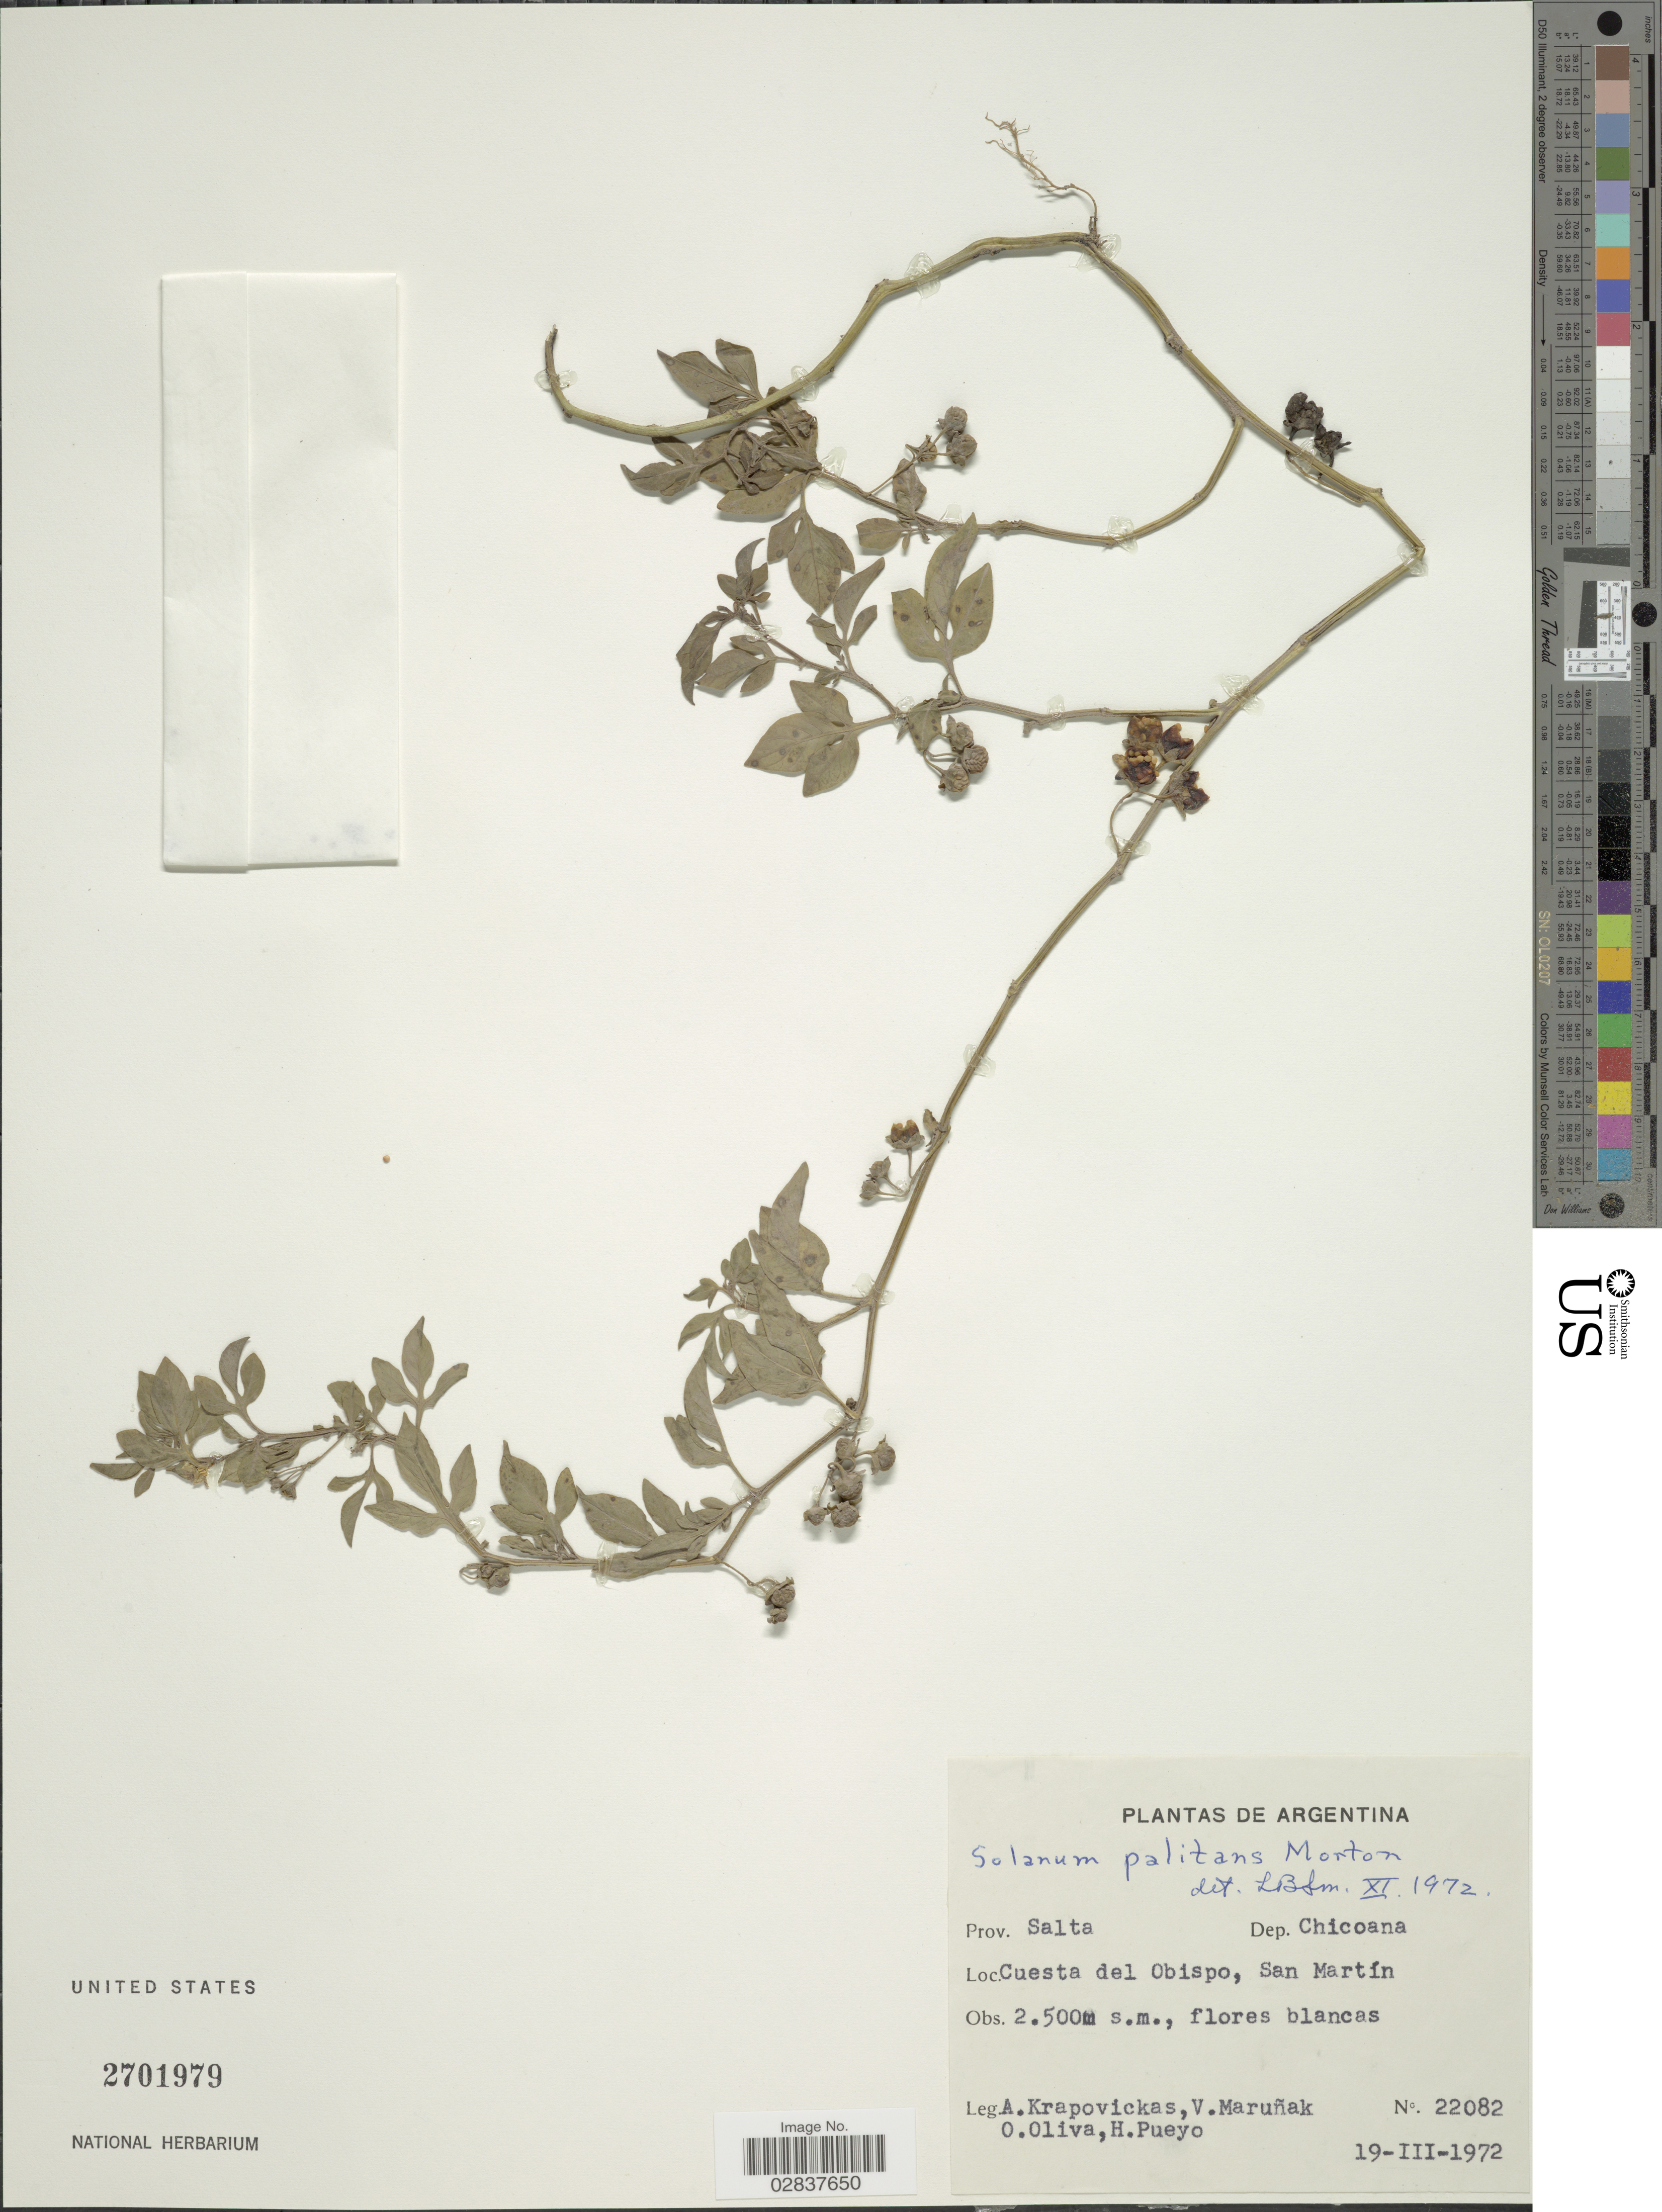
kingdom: Plantae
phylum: Tracheophyta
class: Magnoliopsida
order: Solanales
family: Solanaceae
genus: Solanum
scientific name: Solanum palitans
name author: C.V. Morton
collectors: A. Krapovickas, V. Maruñak, O. Oliva & H. Pueyo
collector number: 22082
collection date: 1972-03-19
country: Argentina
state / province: Salta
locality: Dep. Chicoana. Cuesta del Obispo, San Martín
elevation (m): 2500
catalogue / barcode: US 2701979